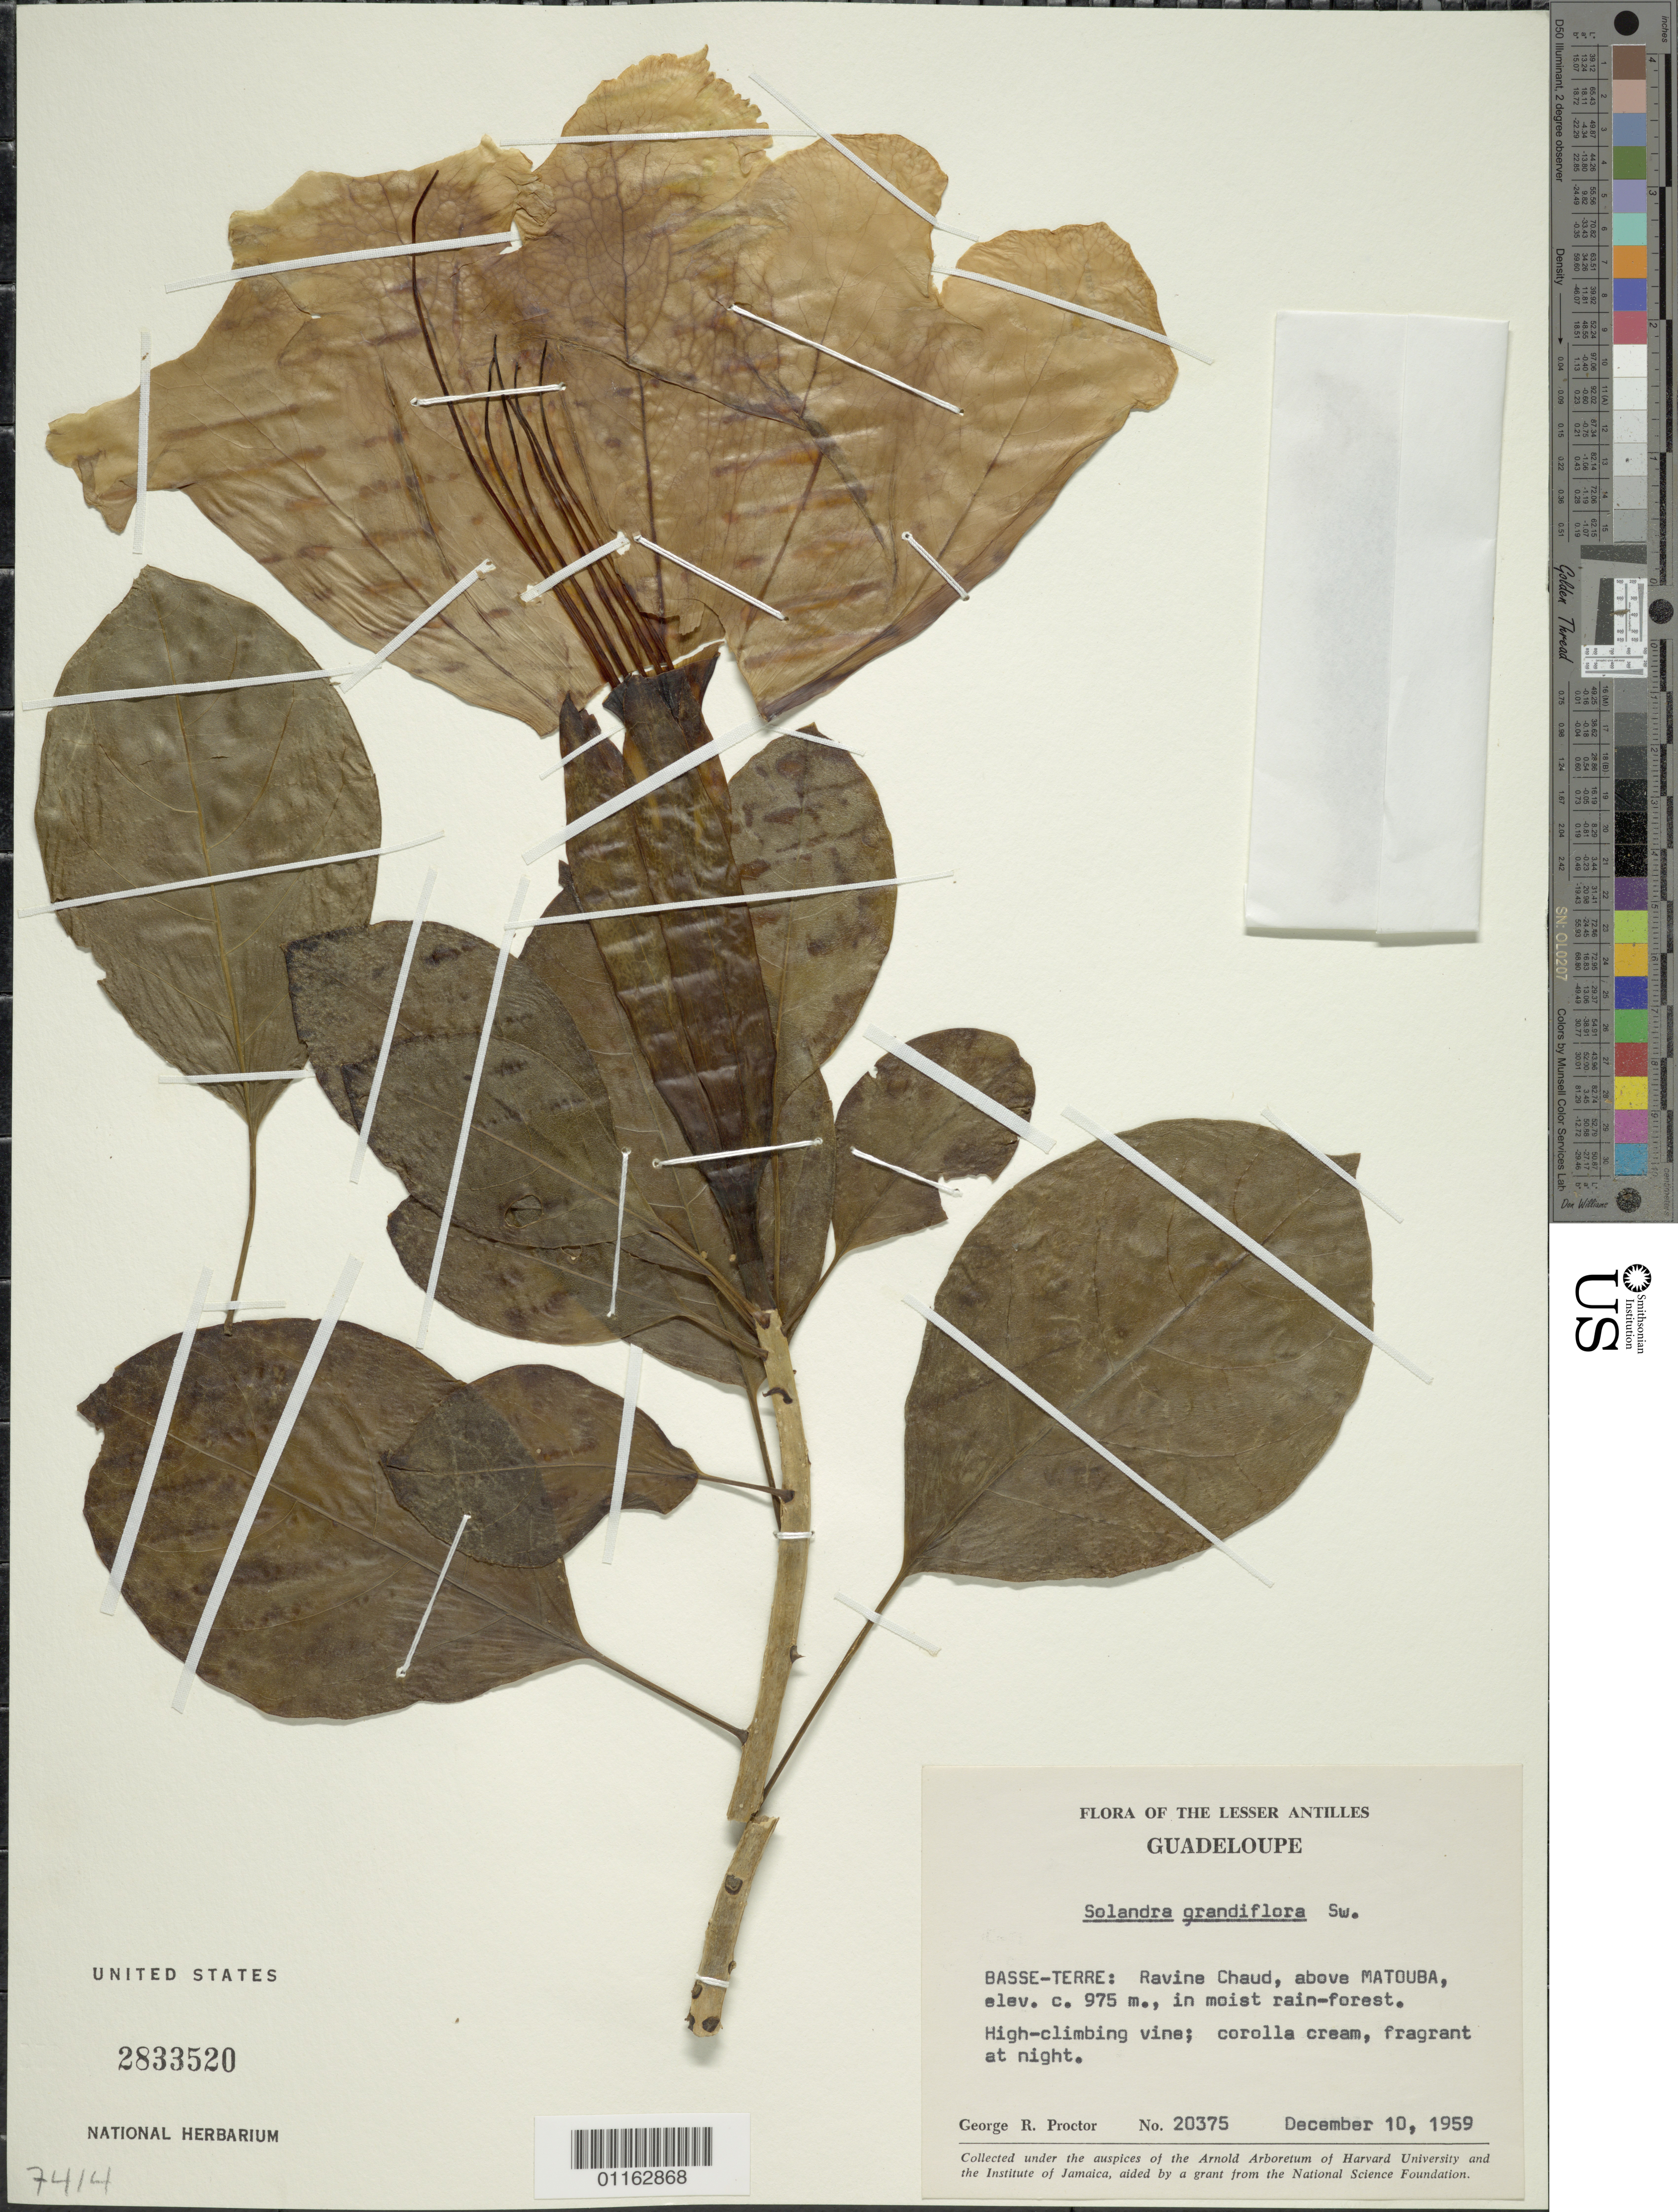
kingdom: Plantae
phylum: Tracheophyta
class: Magnoliopsida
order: Solanales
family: Solanaceae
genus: Solandra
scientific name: Solandra grandiflora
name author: Sw.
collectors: G. R. Proctor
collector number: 20375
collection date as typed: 10 Dec 1959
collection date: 1959-12-10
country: Guadeloupe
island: Basse-Terre I.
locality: Ravine Chaud, above Matouba, in mosit rain-forest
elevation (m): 975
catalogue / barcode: US 2833520